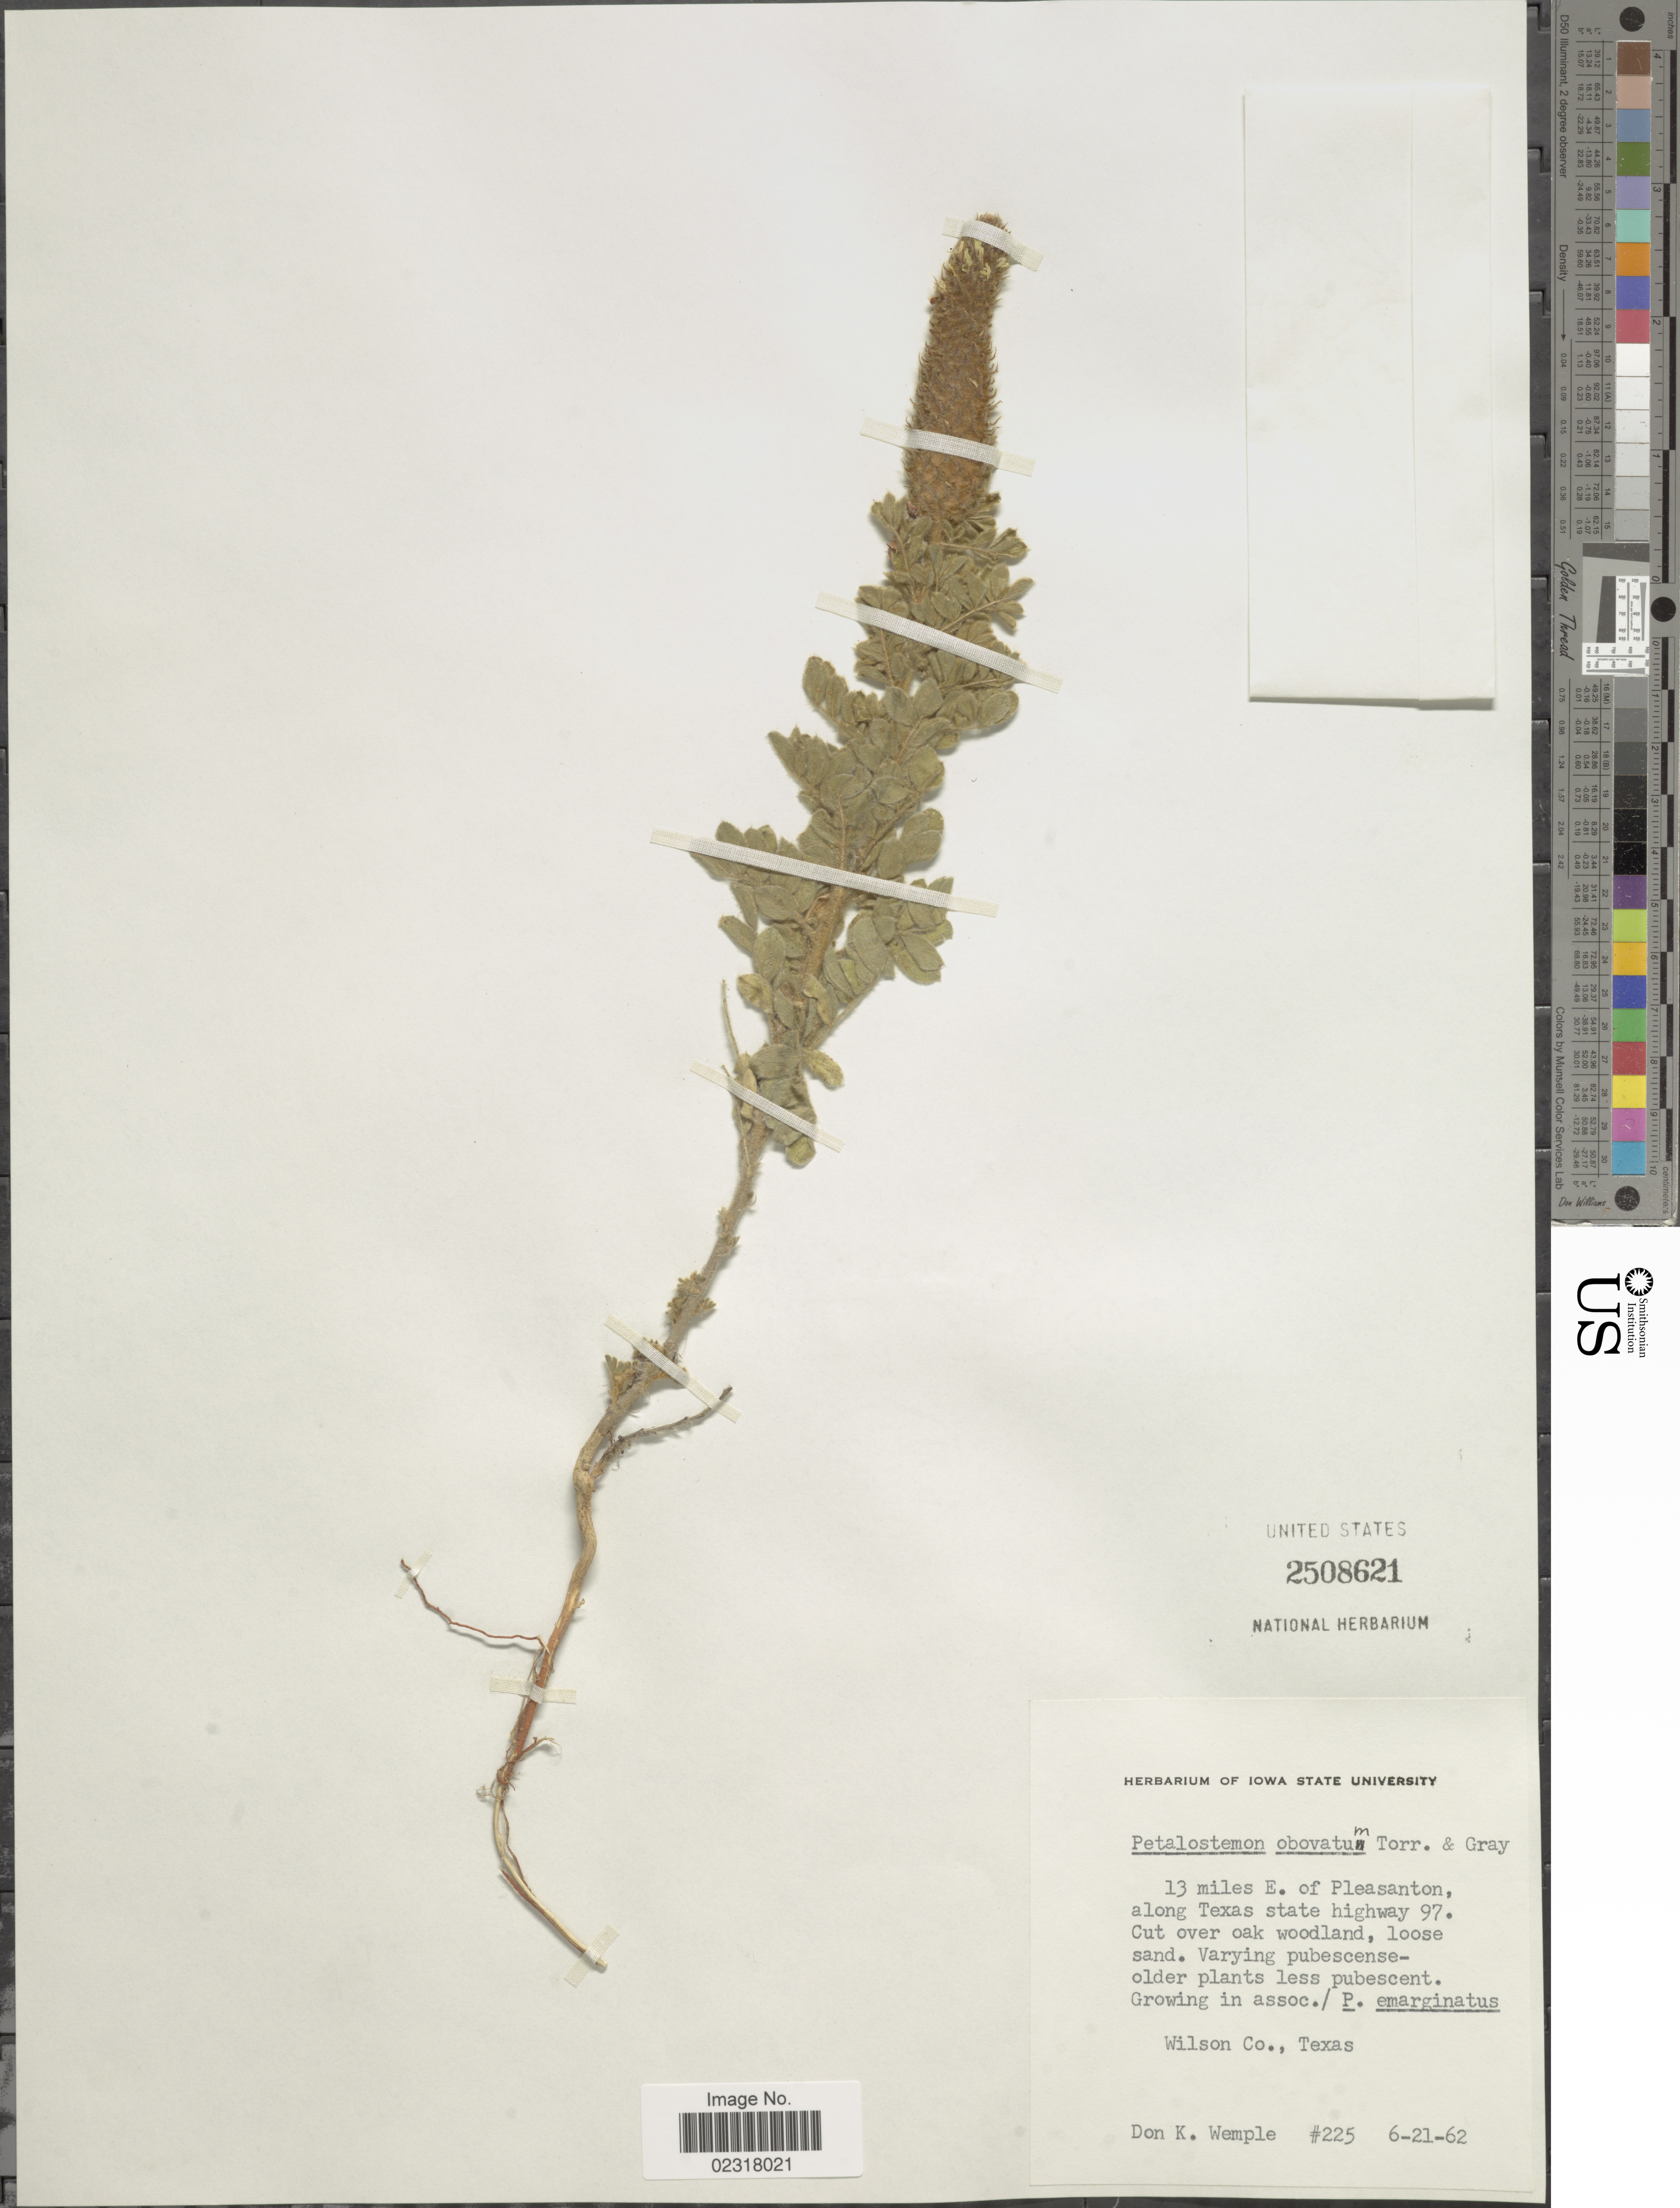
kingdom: Plantae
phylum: Tracheophyta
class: Magnoliopsida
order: Fabales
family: Fabaceae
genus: Dalea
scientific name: Dalea obovata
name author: (Torr.) Shinners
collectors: D. Wemple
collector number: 225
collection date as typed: Transcribed d/m/y: 21/6/62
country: United States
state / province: Texas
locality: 13 miles E. of Pleasanton, along Texas state highway 97, Wilson Co.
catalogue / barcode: US 2508621